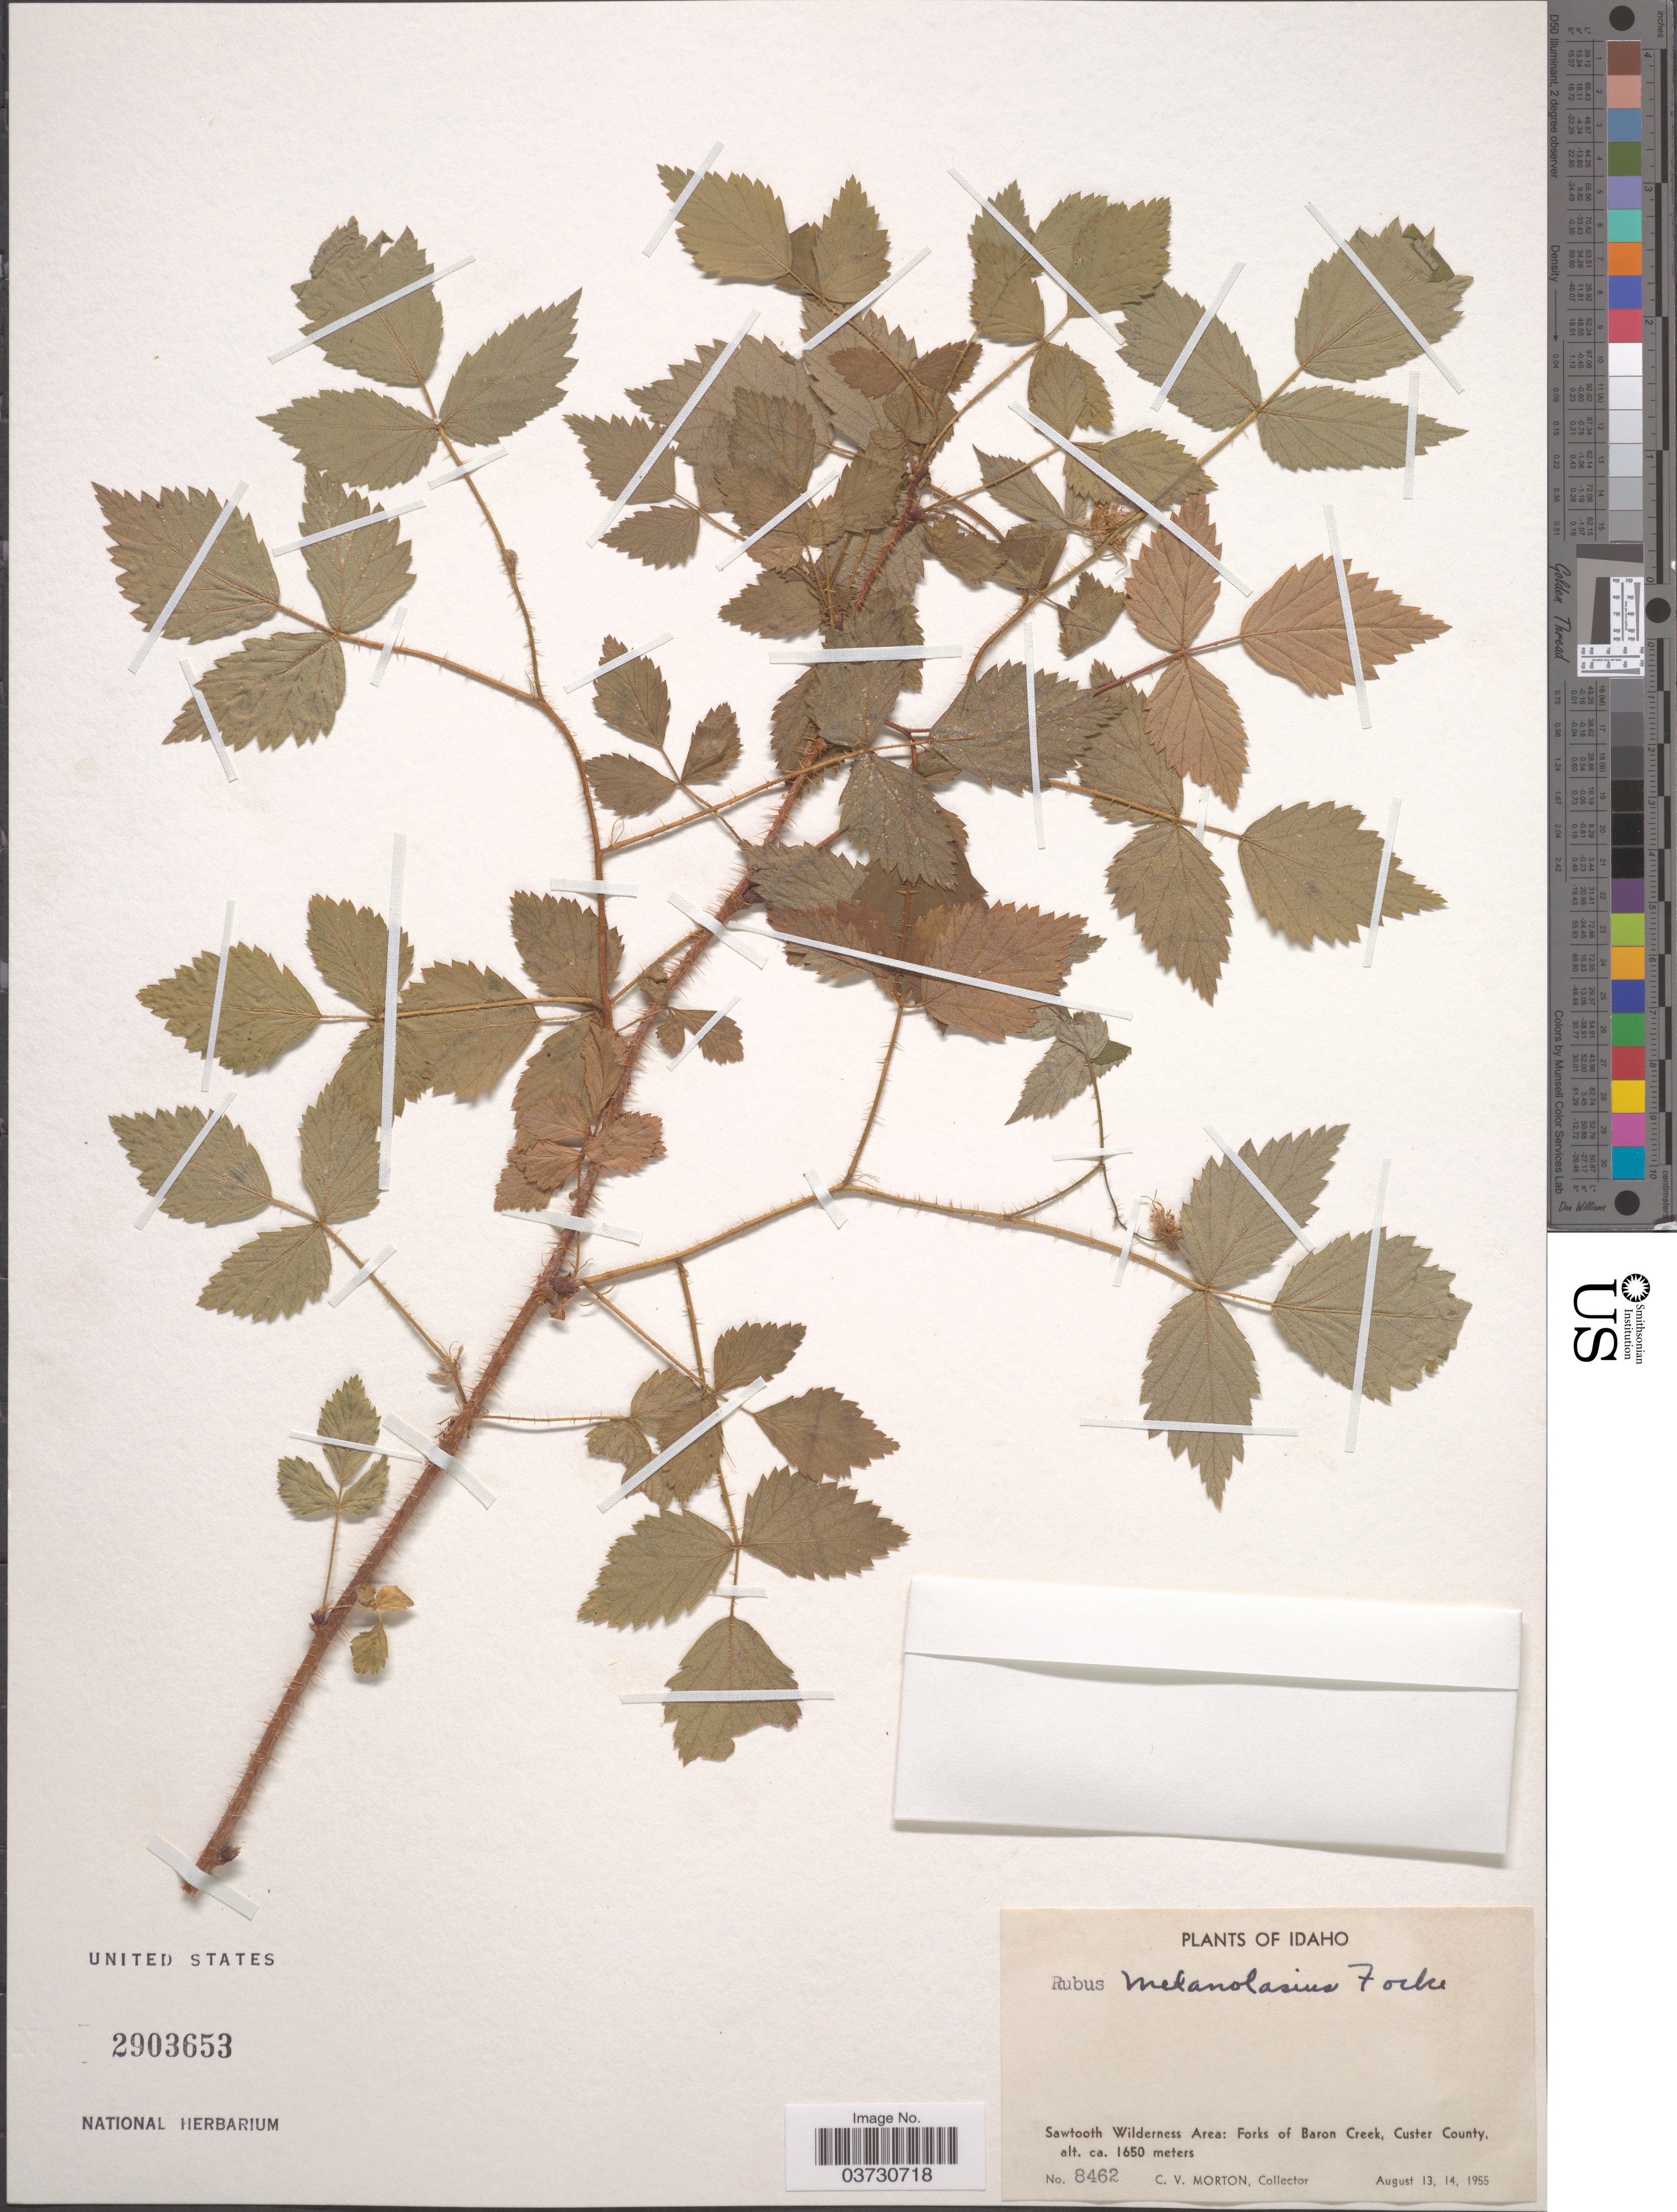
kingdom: Plantae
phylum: Tracheophyta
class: Magnoliopsida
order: Rosales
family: Rosaceae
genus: Rubus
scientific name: Rubus melanolasius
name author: Dieck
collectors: C. V. Morton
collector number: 8462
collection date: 1955-08-13/1955-08-14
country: United States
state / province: Idaho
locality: Sawtooth Wilderness Area: Forks of Baron Creek, Custer County.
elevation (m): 1650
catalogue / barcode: US 2903653